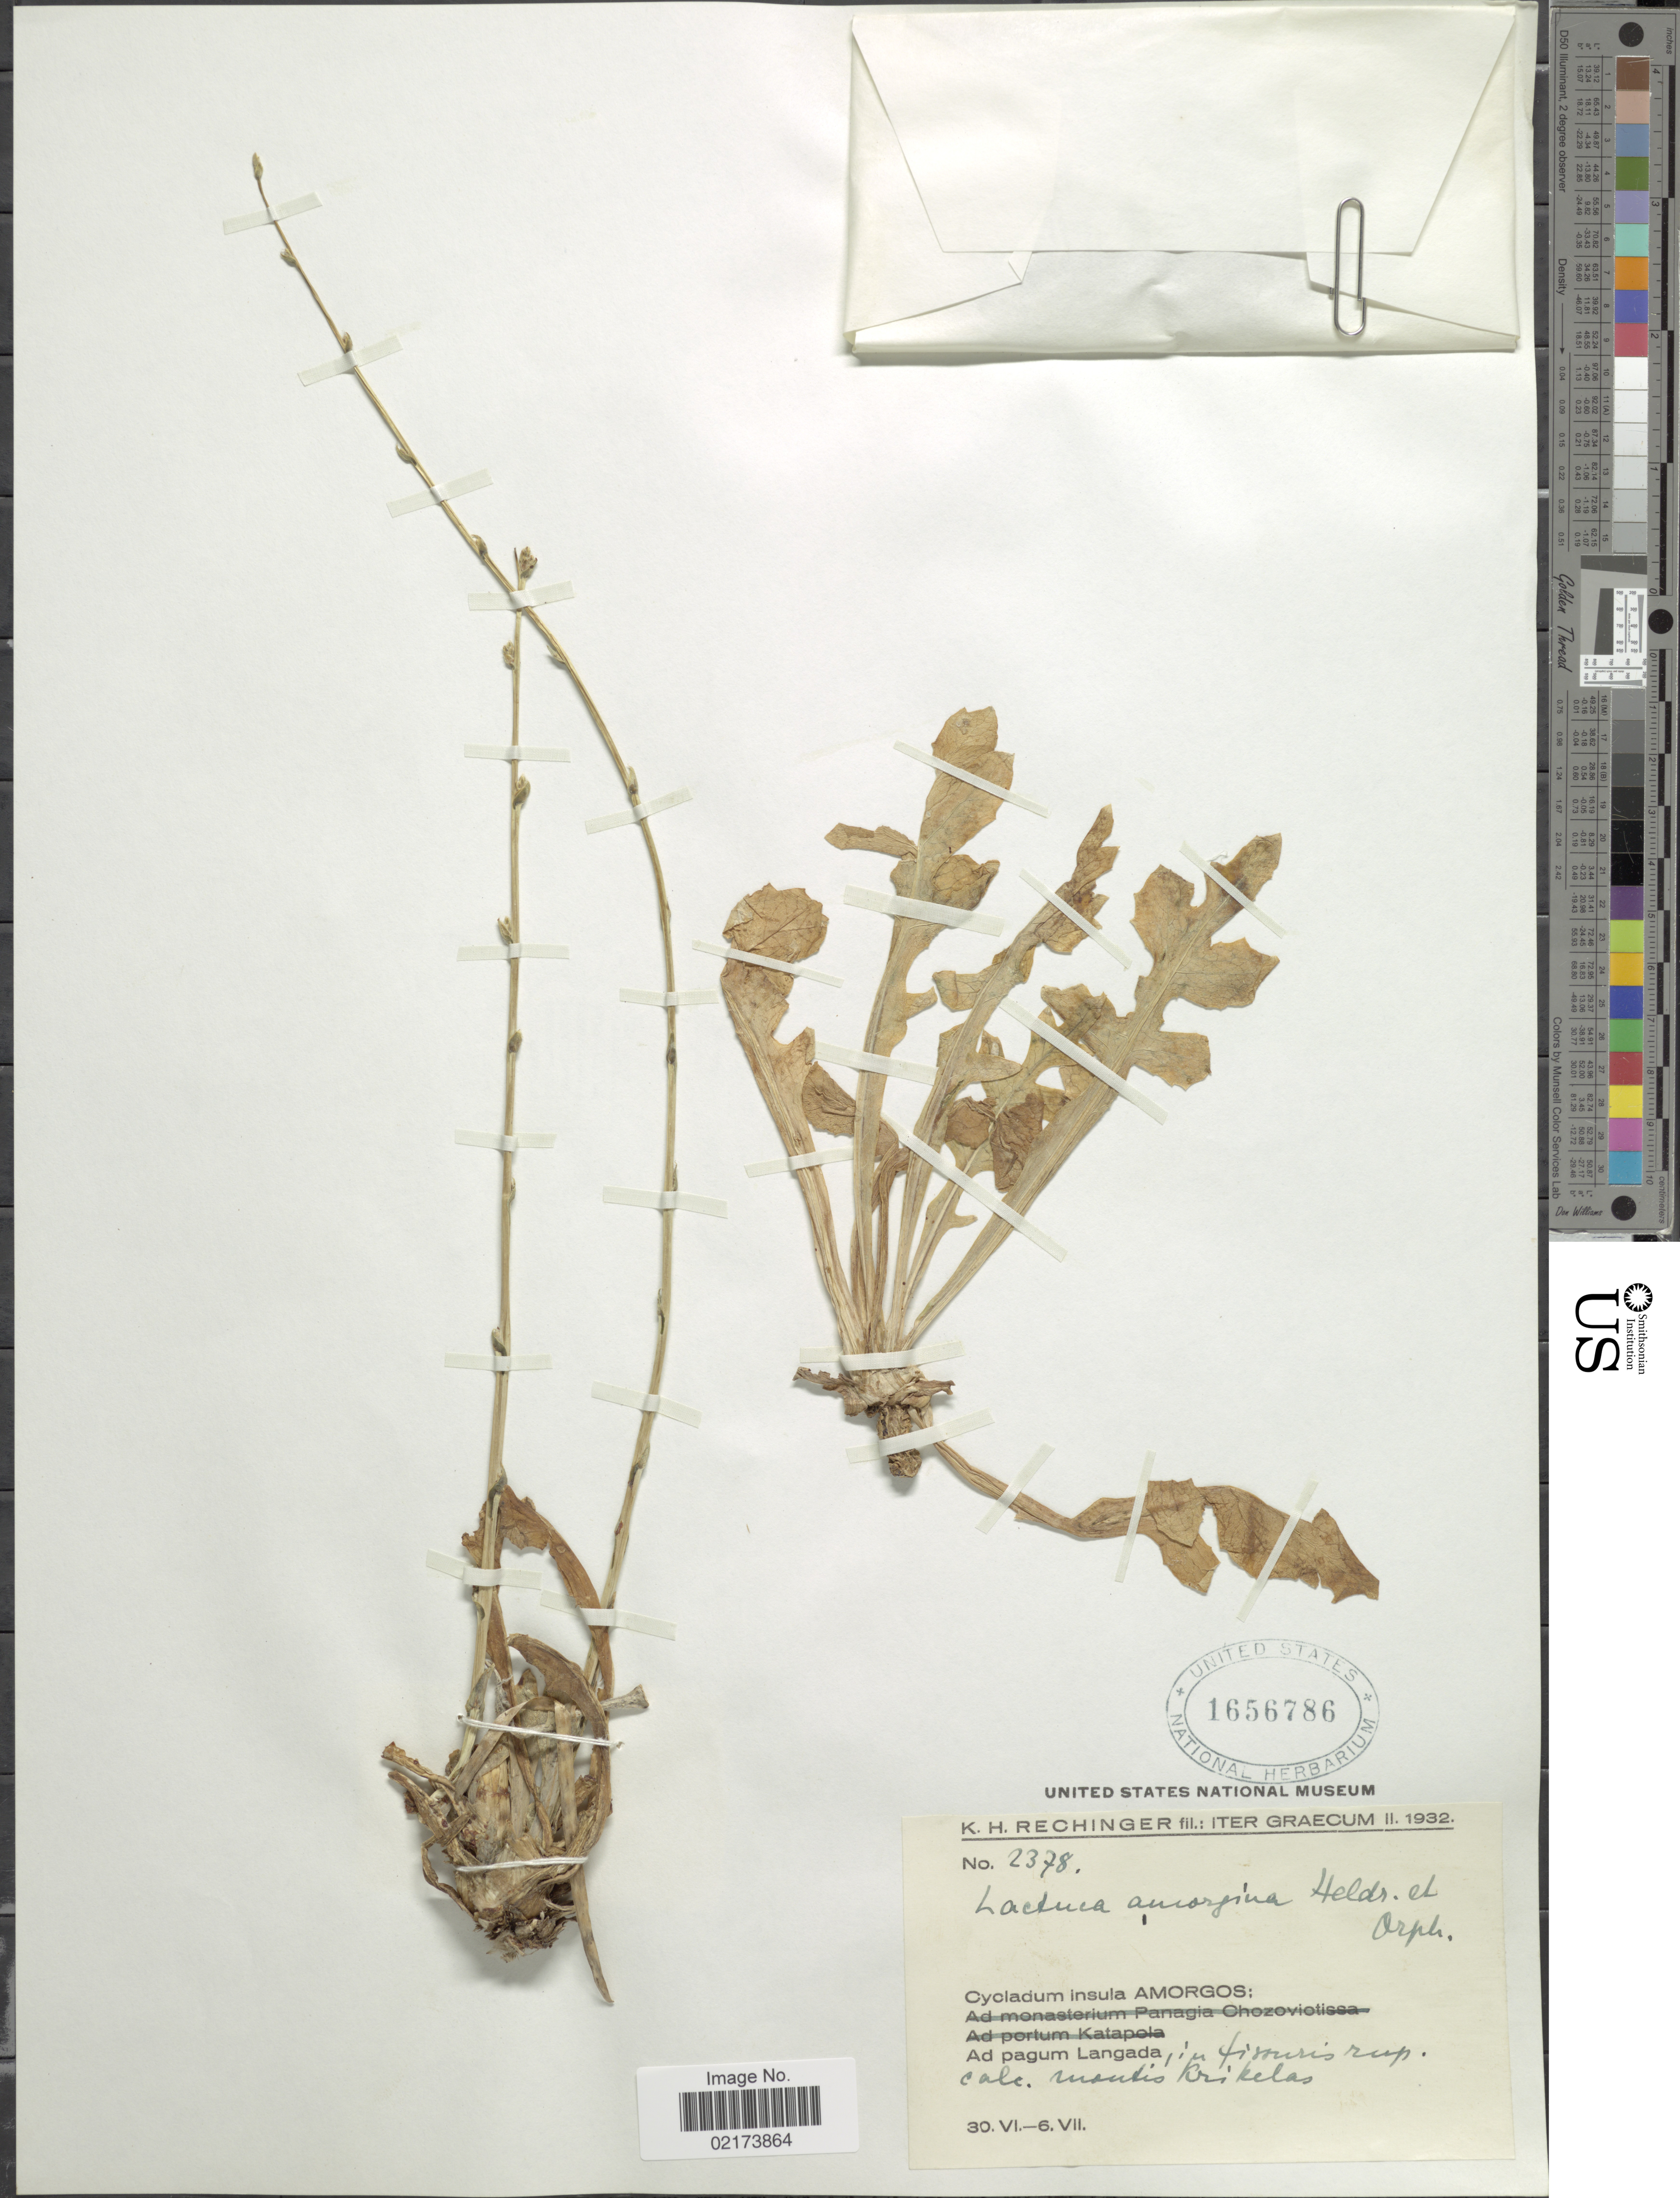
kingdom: Plantae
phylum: Tracheophyta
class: Magnoliopsida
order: Asterales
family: Asteraceae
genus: Lactuca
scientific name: Lactuca acanthifolia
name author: (Willd.) Boiss. ex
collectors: K. H. Rechinger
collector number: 2378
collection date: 1932-06-30/1932-07-06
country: Greece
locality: Graecum, Cycladum insula Amorgos, ad pagum Langada, montis Krikelas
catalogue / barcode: US 1656786